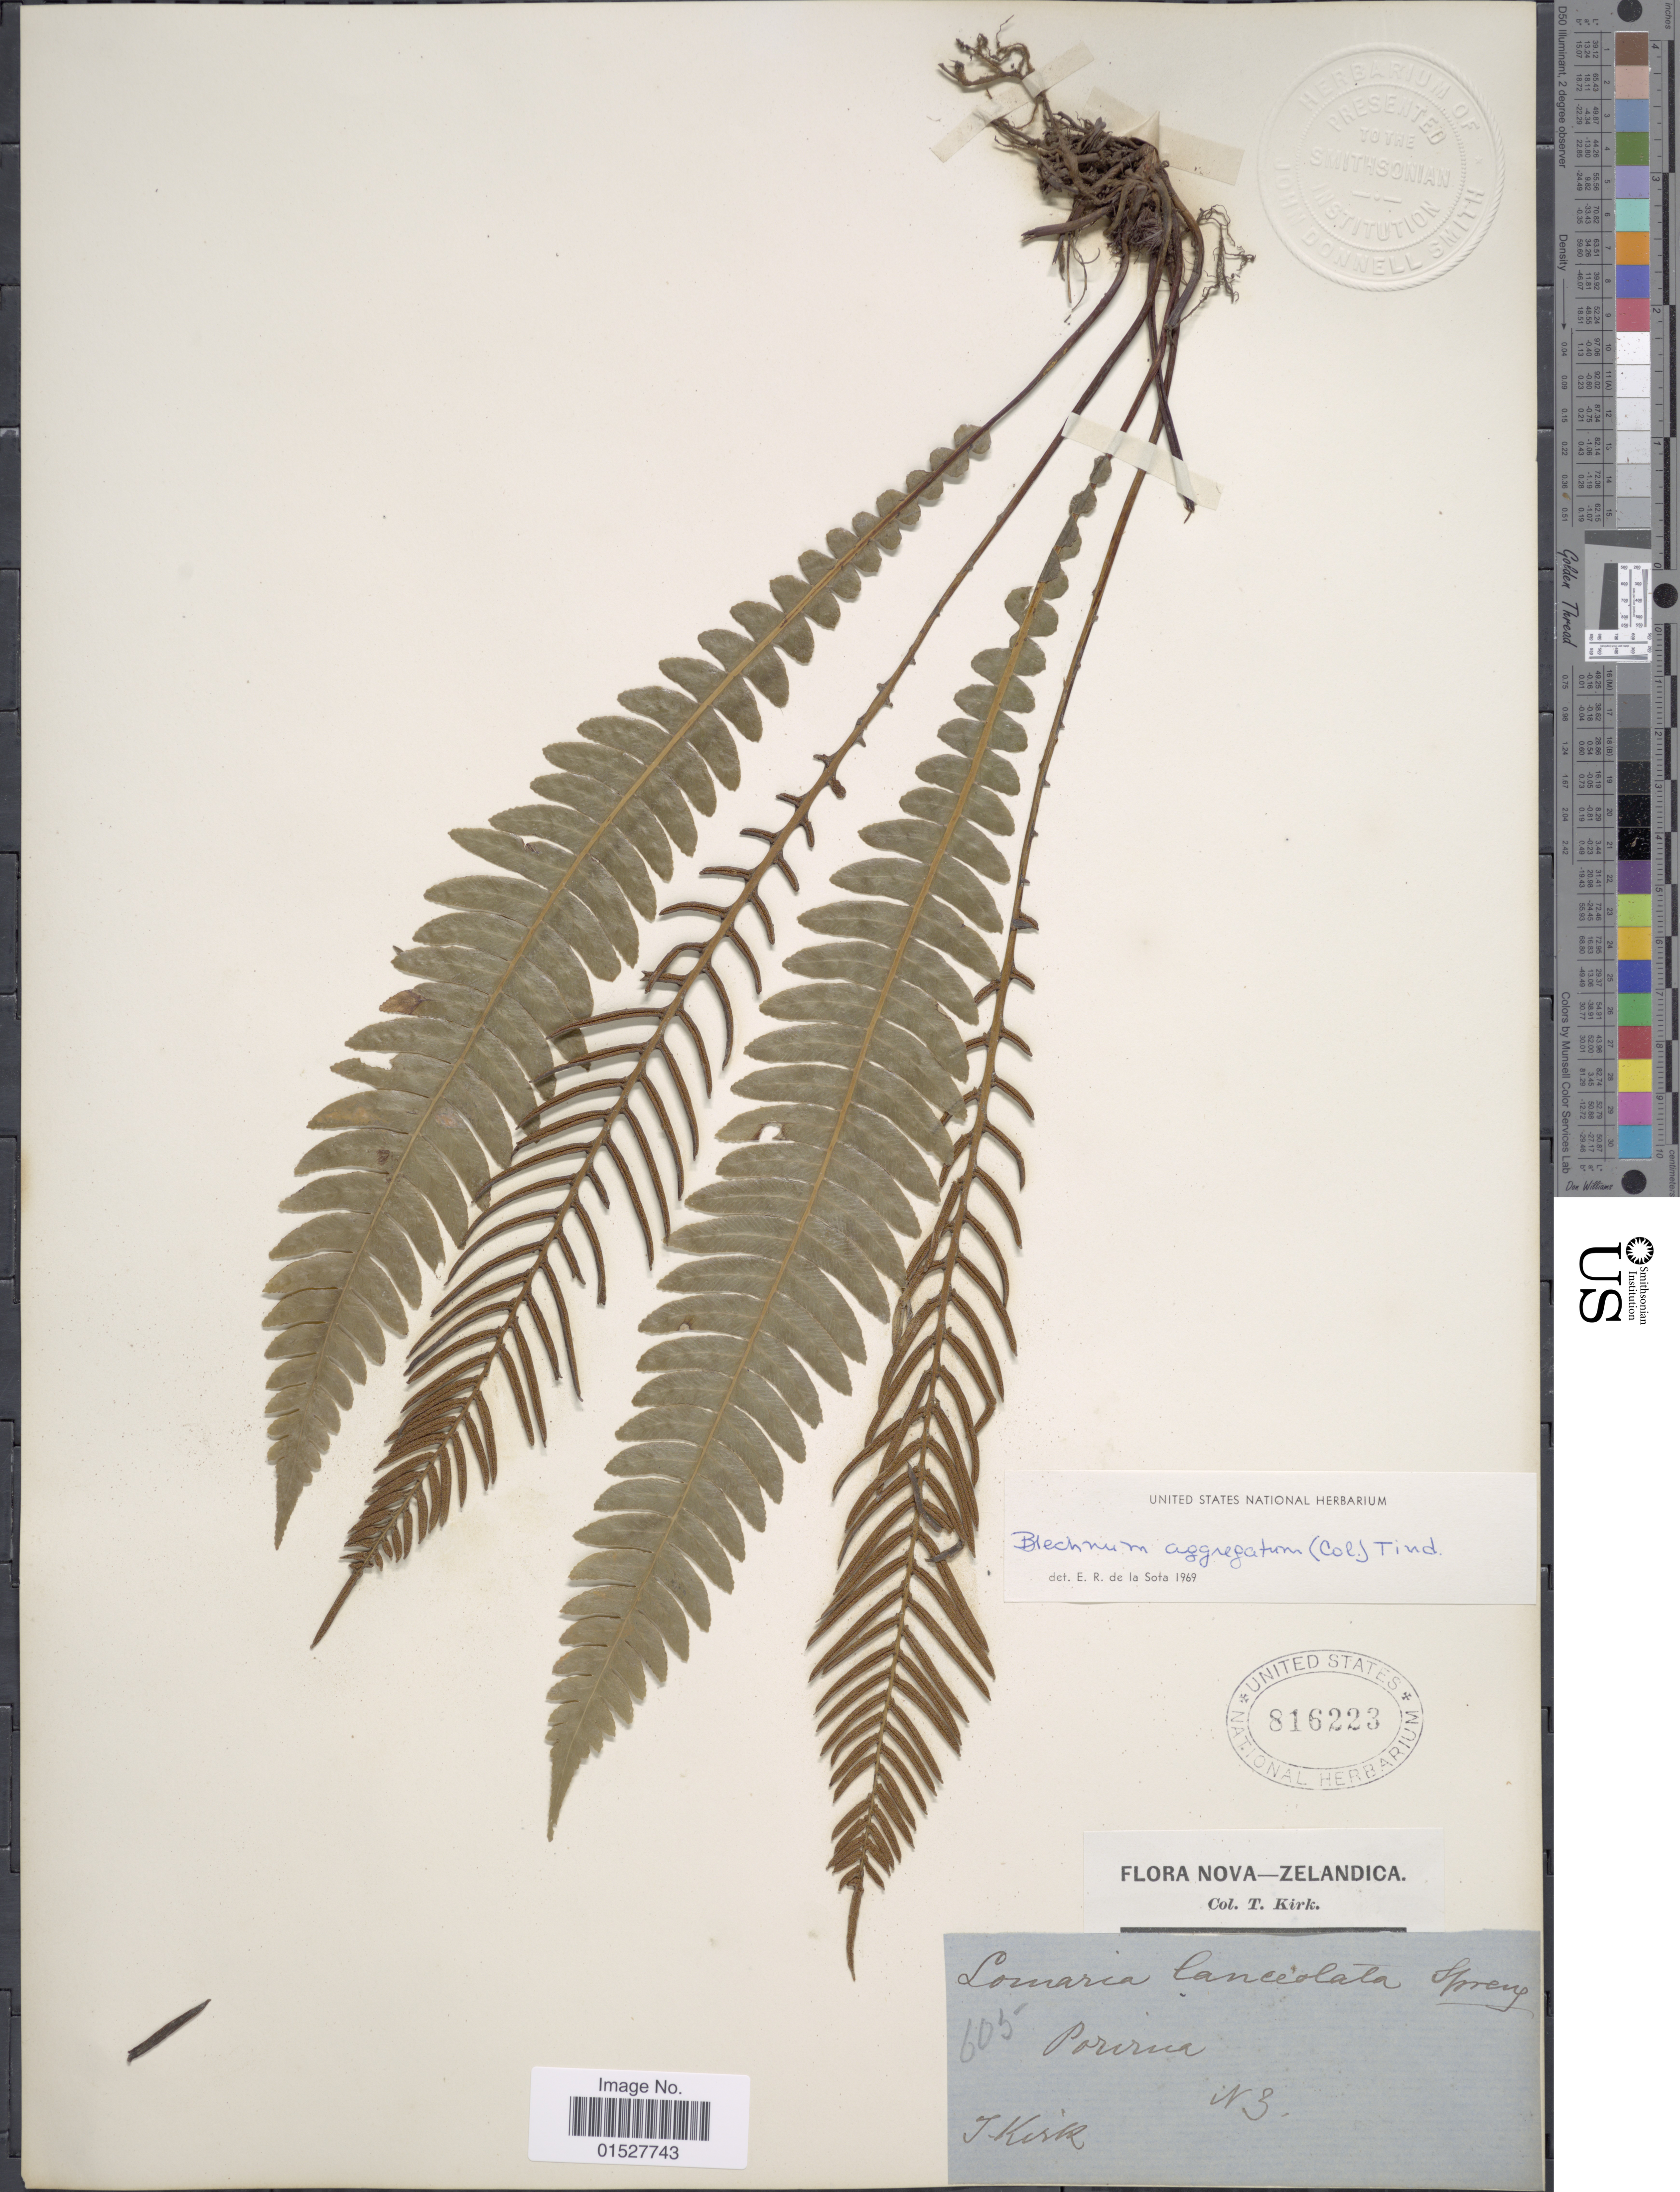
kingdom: Plantae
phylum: Tracheophyta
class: Polypodiopsida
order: Polypodiales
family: Blechnaceae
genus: Blechnum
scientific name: Blechnum aggregatum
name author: (Colenso) Tindale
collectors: T. Kirk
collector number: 605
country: New Zealand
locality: Nova-Zelandica. Porirua, NZ.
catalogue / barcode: US 816223